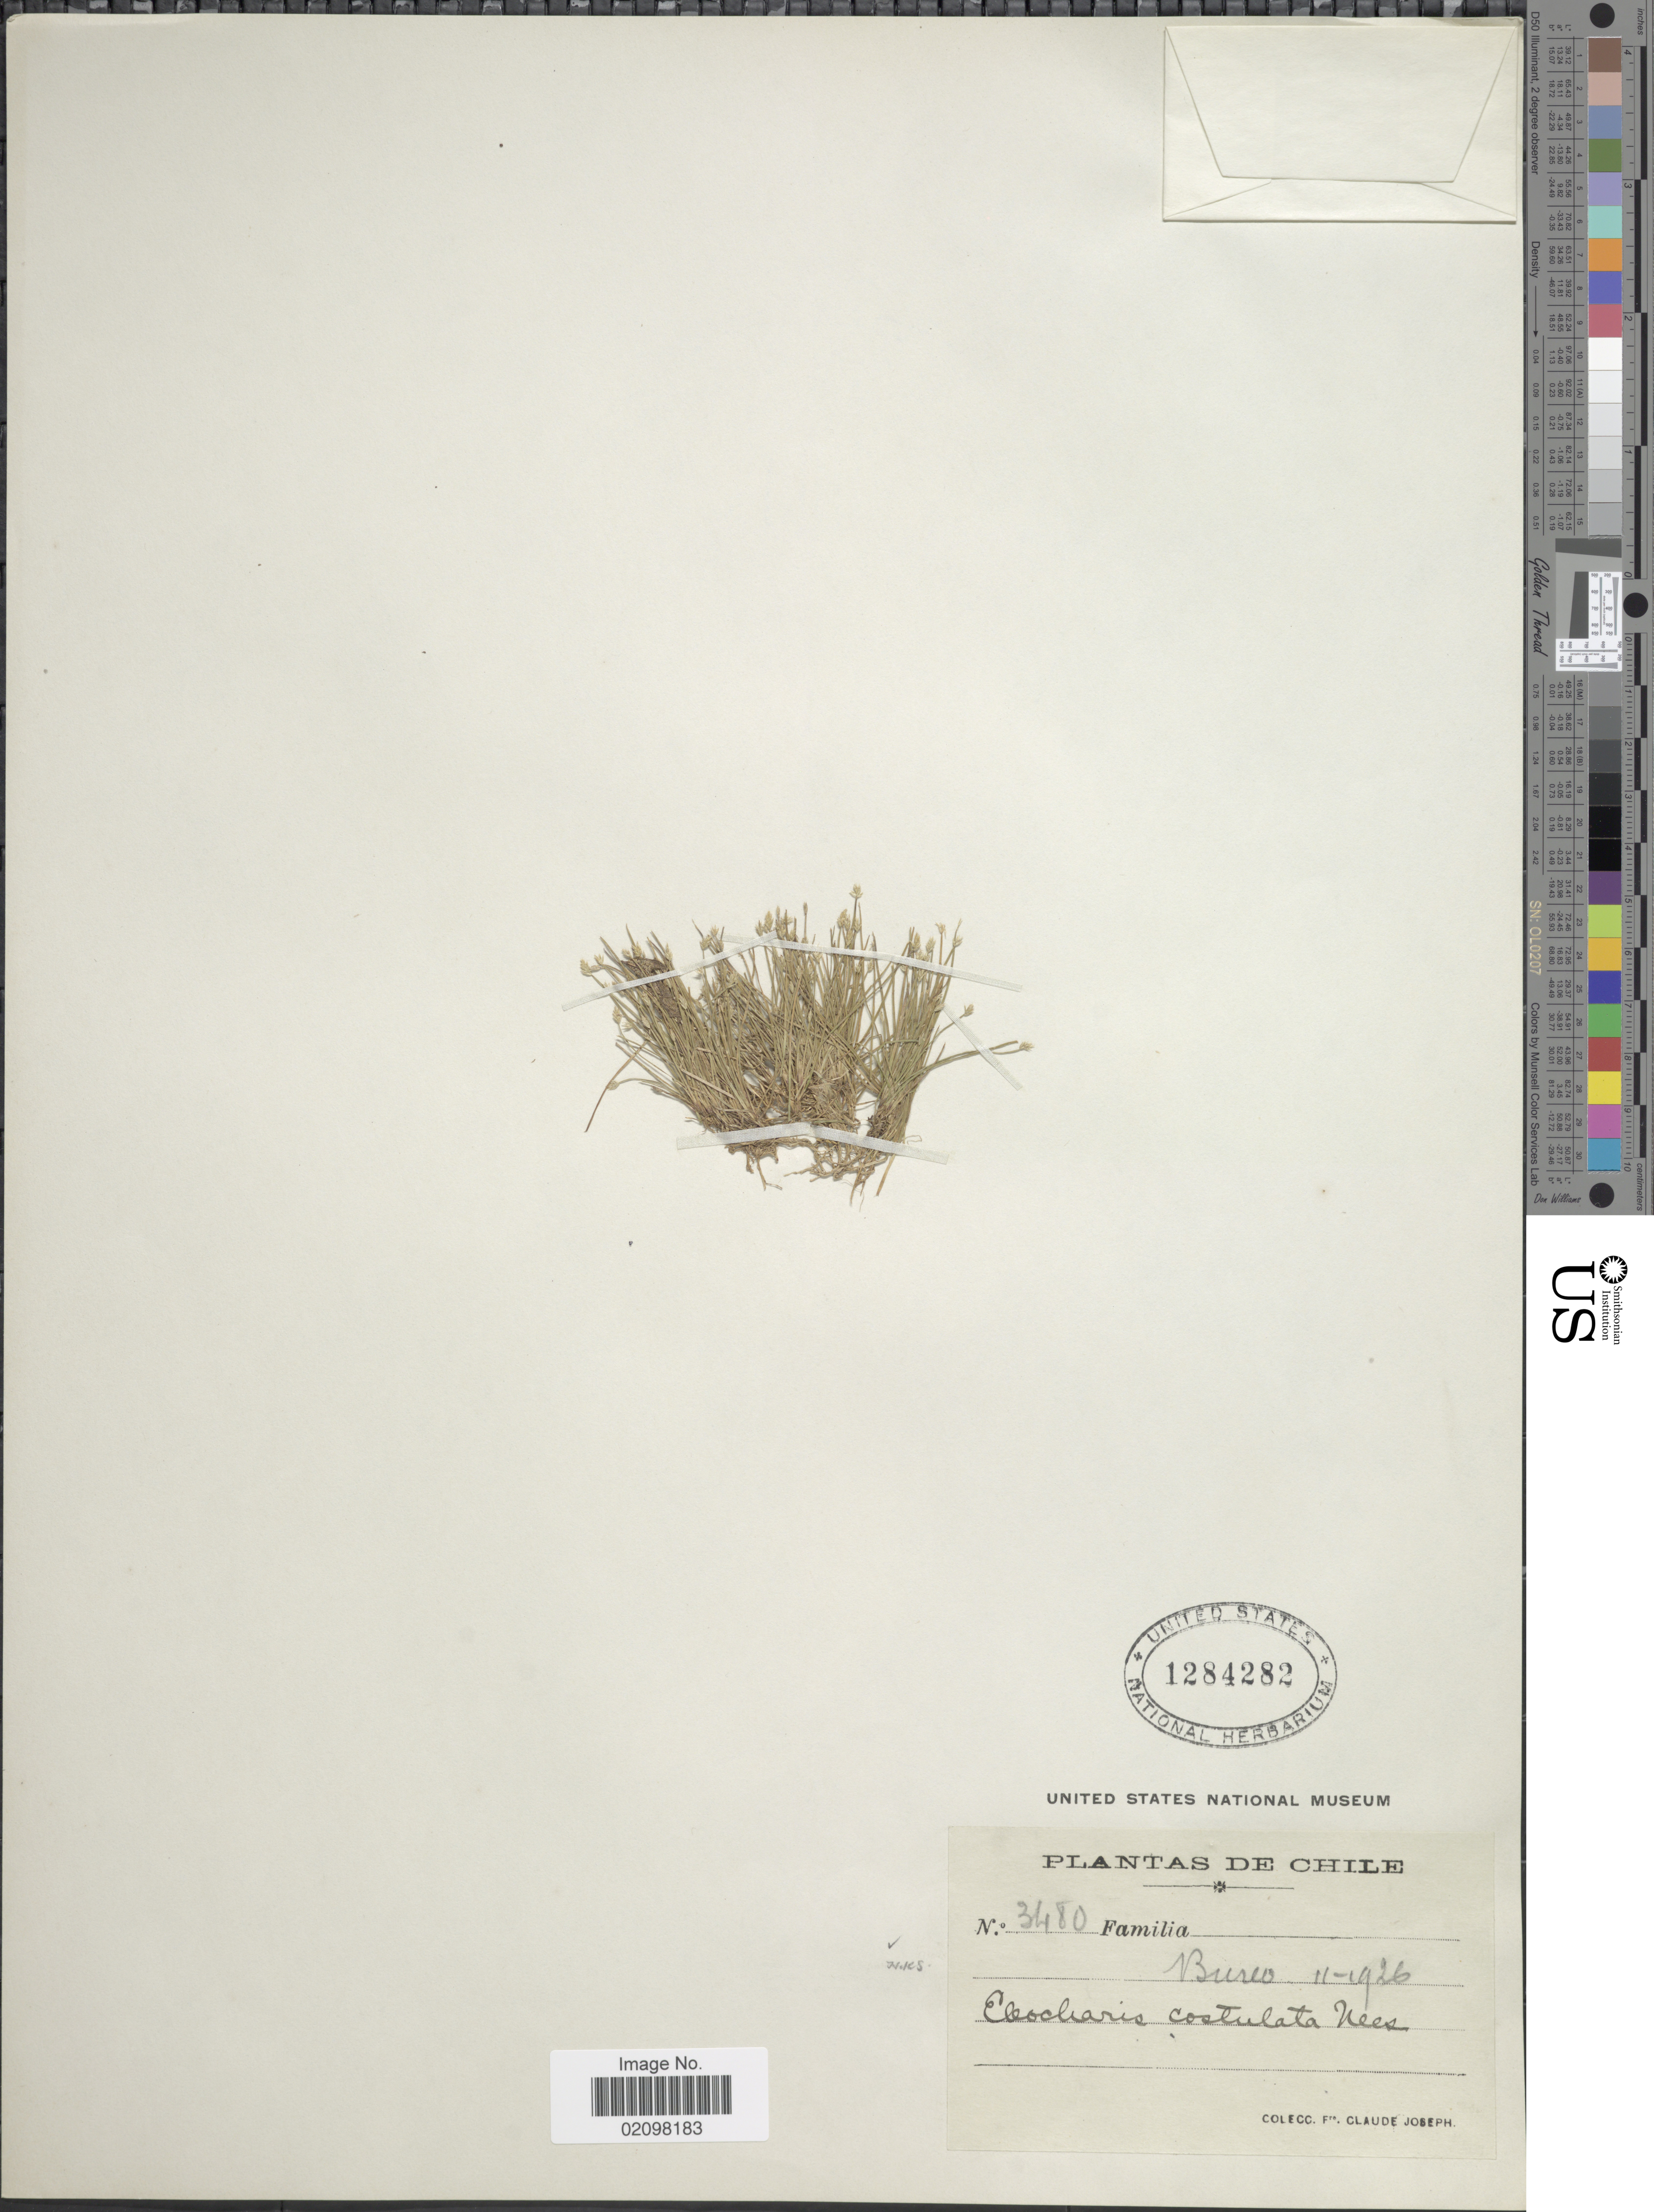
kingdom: Plantae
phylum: Tracheophyta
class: Liliopsida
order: Poales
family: Cyperaceae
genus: Eleocharis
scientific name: Eleocharis exigua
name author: (Kunth) Roem. & Schult.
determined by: Strong, Mark T., (BOT), Smithsonian Institution - National Museum of Natural History (UNITED STATES)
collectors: Bro. Claude-Joseph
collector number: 3480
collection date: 1926-11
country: Chile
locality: Bureo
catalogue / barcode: US 1284282